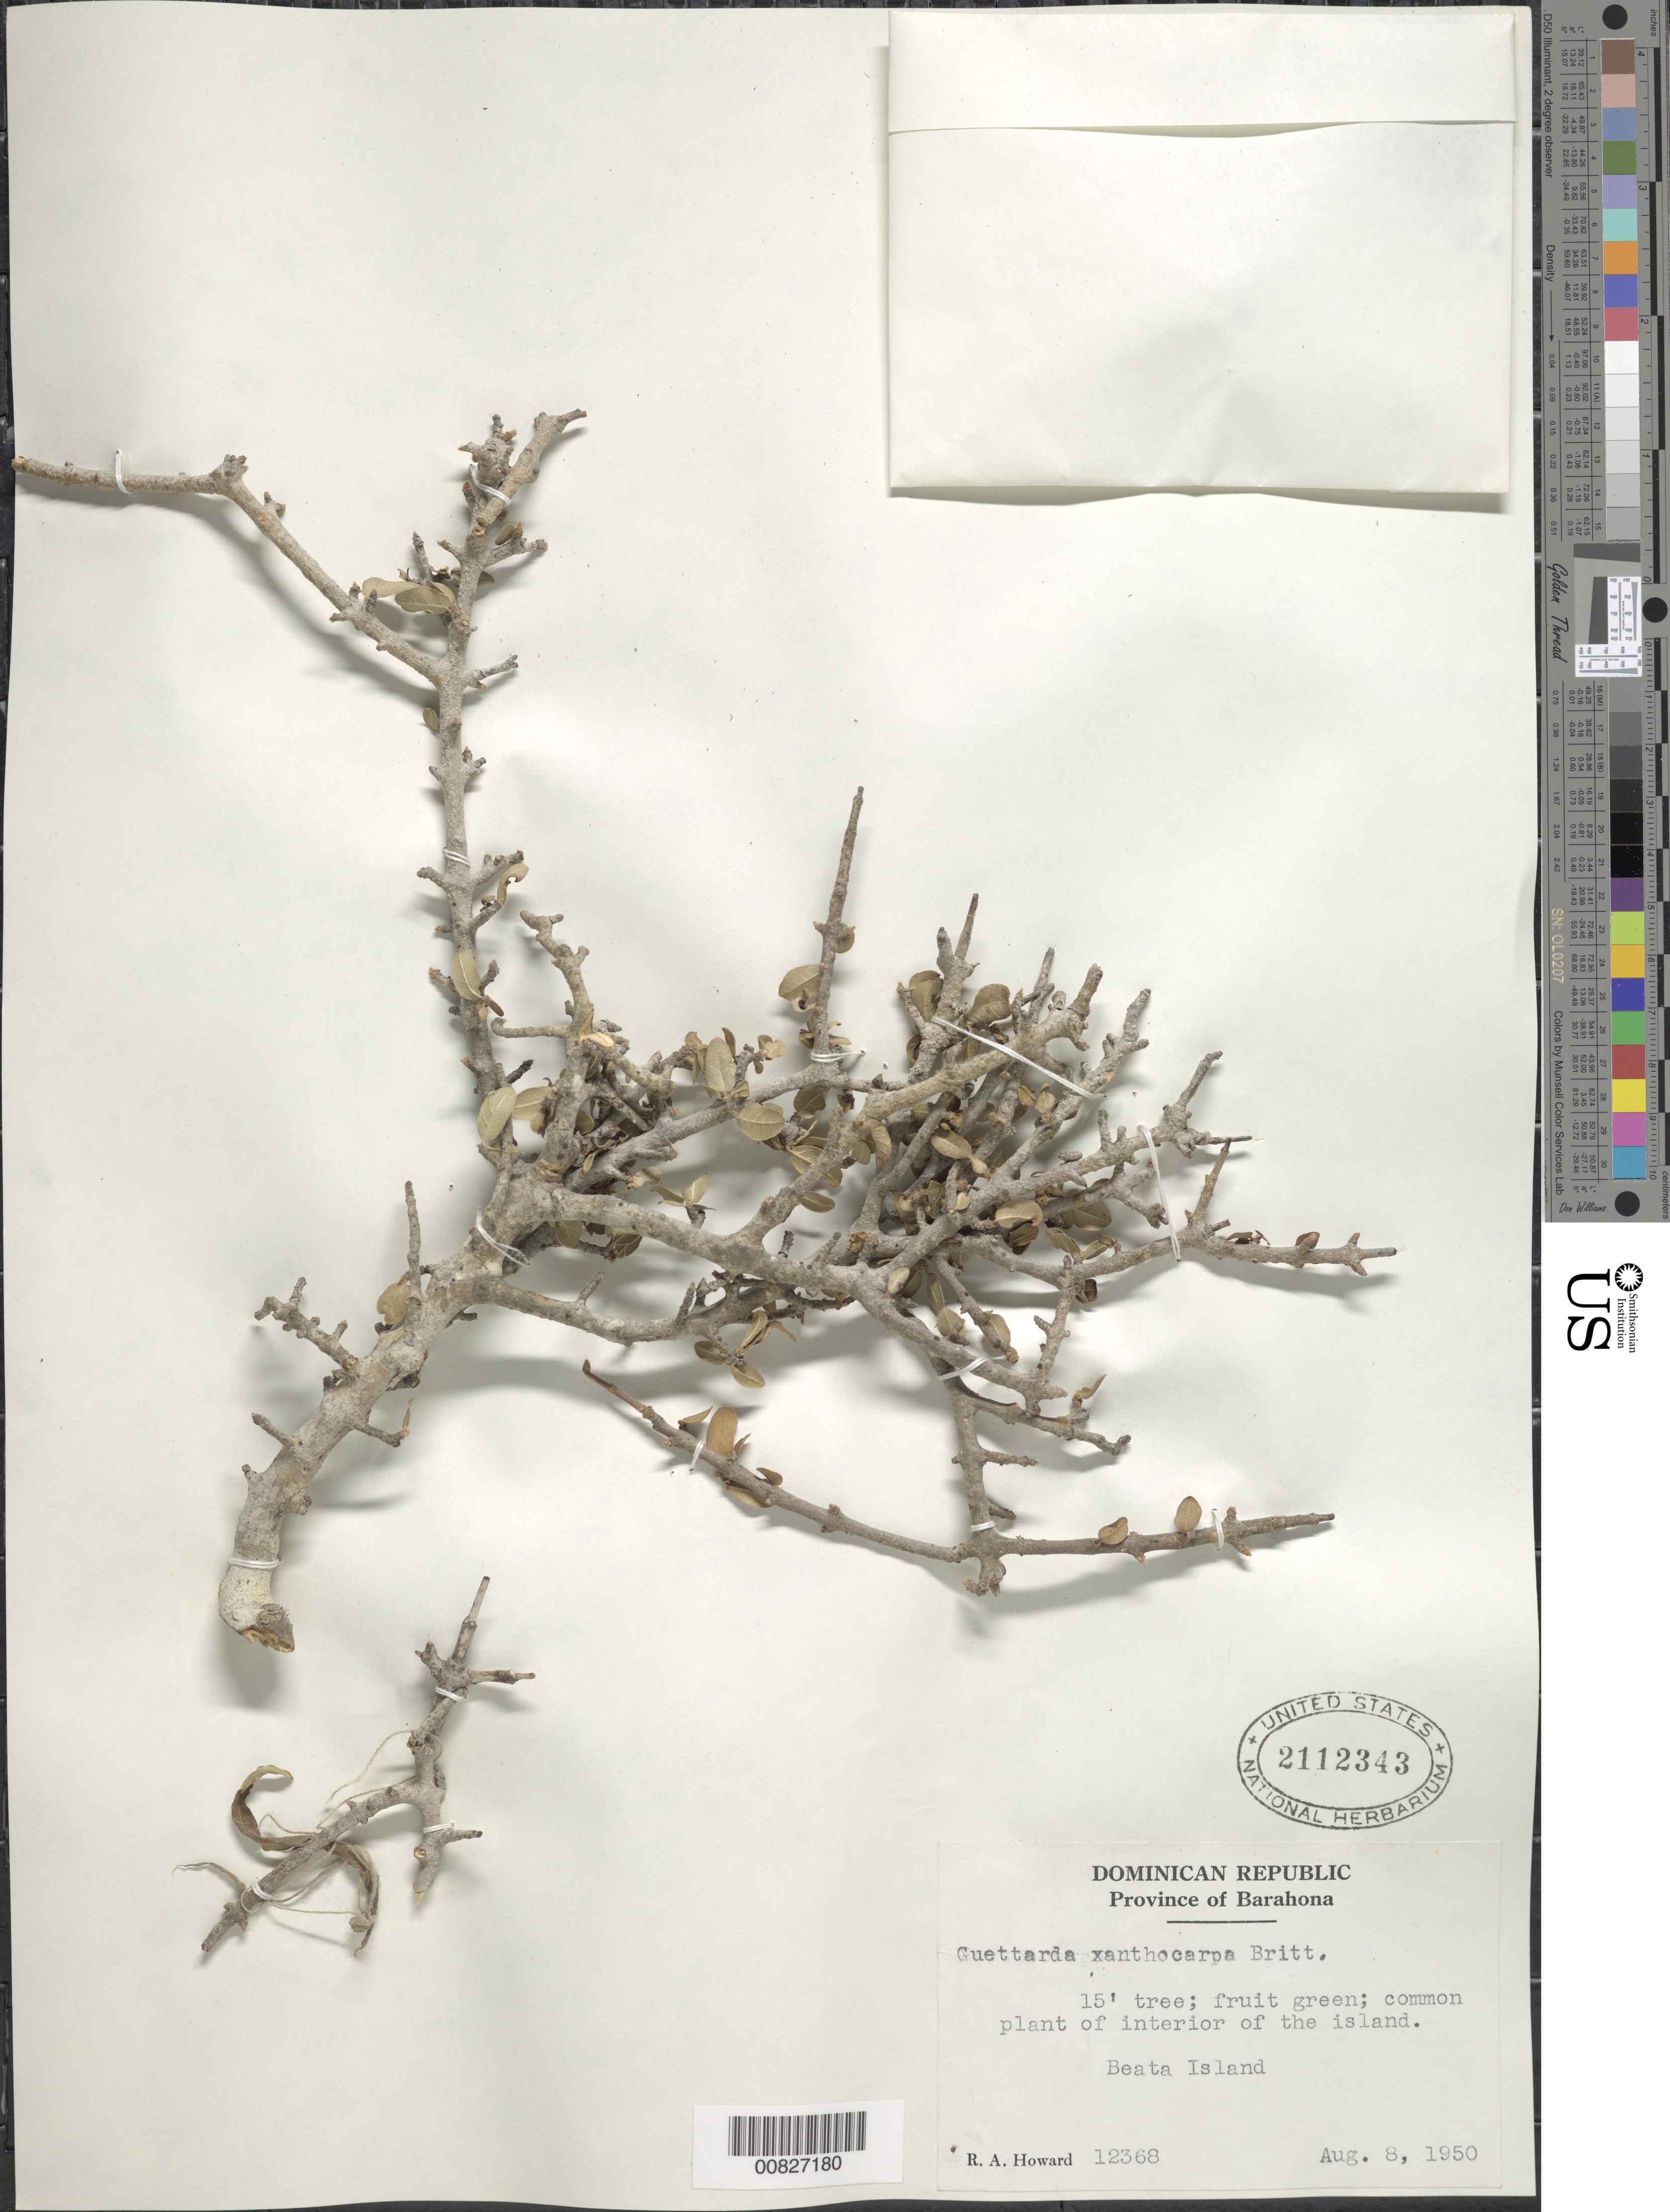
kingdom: Plantae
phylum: Tracheophyta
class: Magnoliopsida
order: Gentianales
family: Rubiaceae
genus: Guettarda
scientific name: Guettarda cueroensis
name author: Britton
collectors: R. A. Howard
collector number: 12368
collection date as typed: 08 Aug 1950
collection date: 1950-08-08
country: Dominican Republic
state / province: Barahona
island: Isla Beata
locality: Interior of island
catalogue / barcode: US 2112343